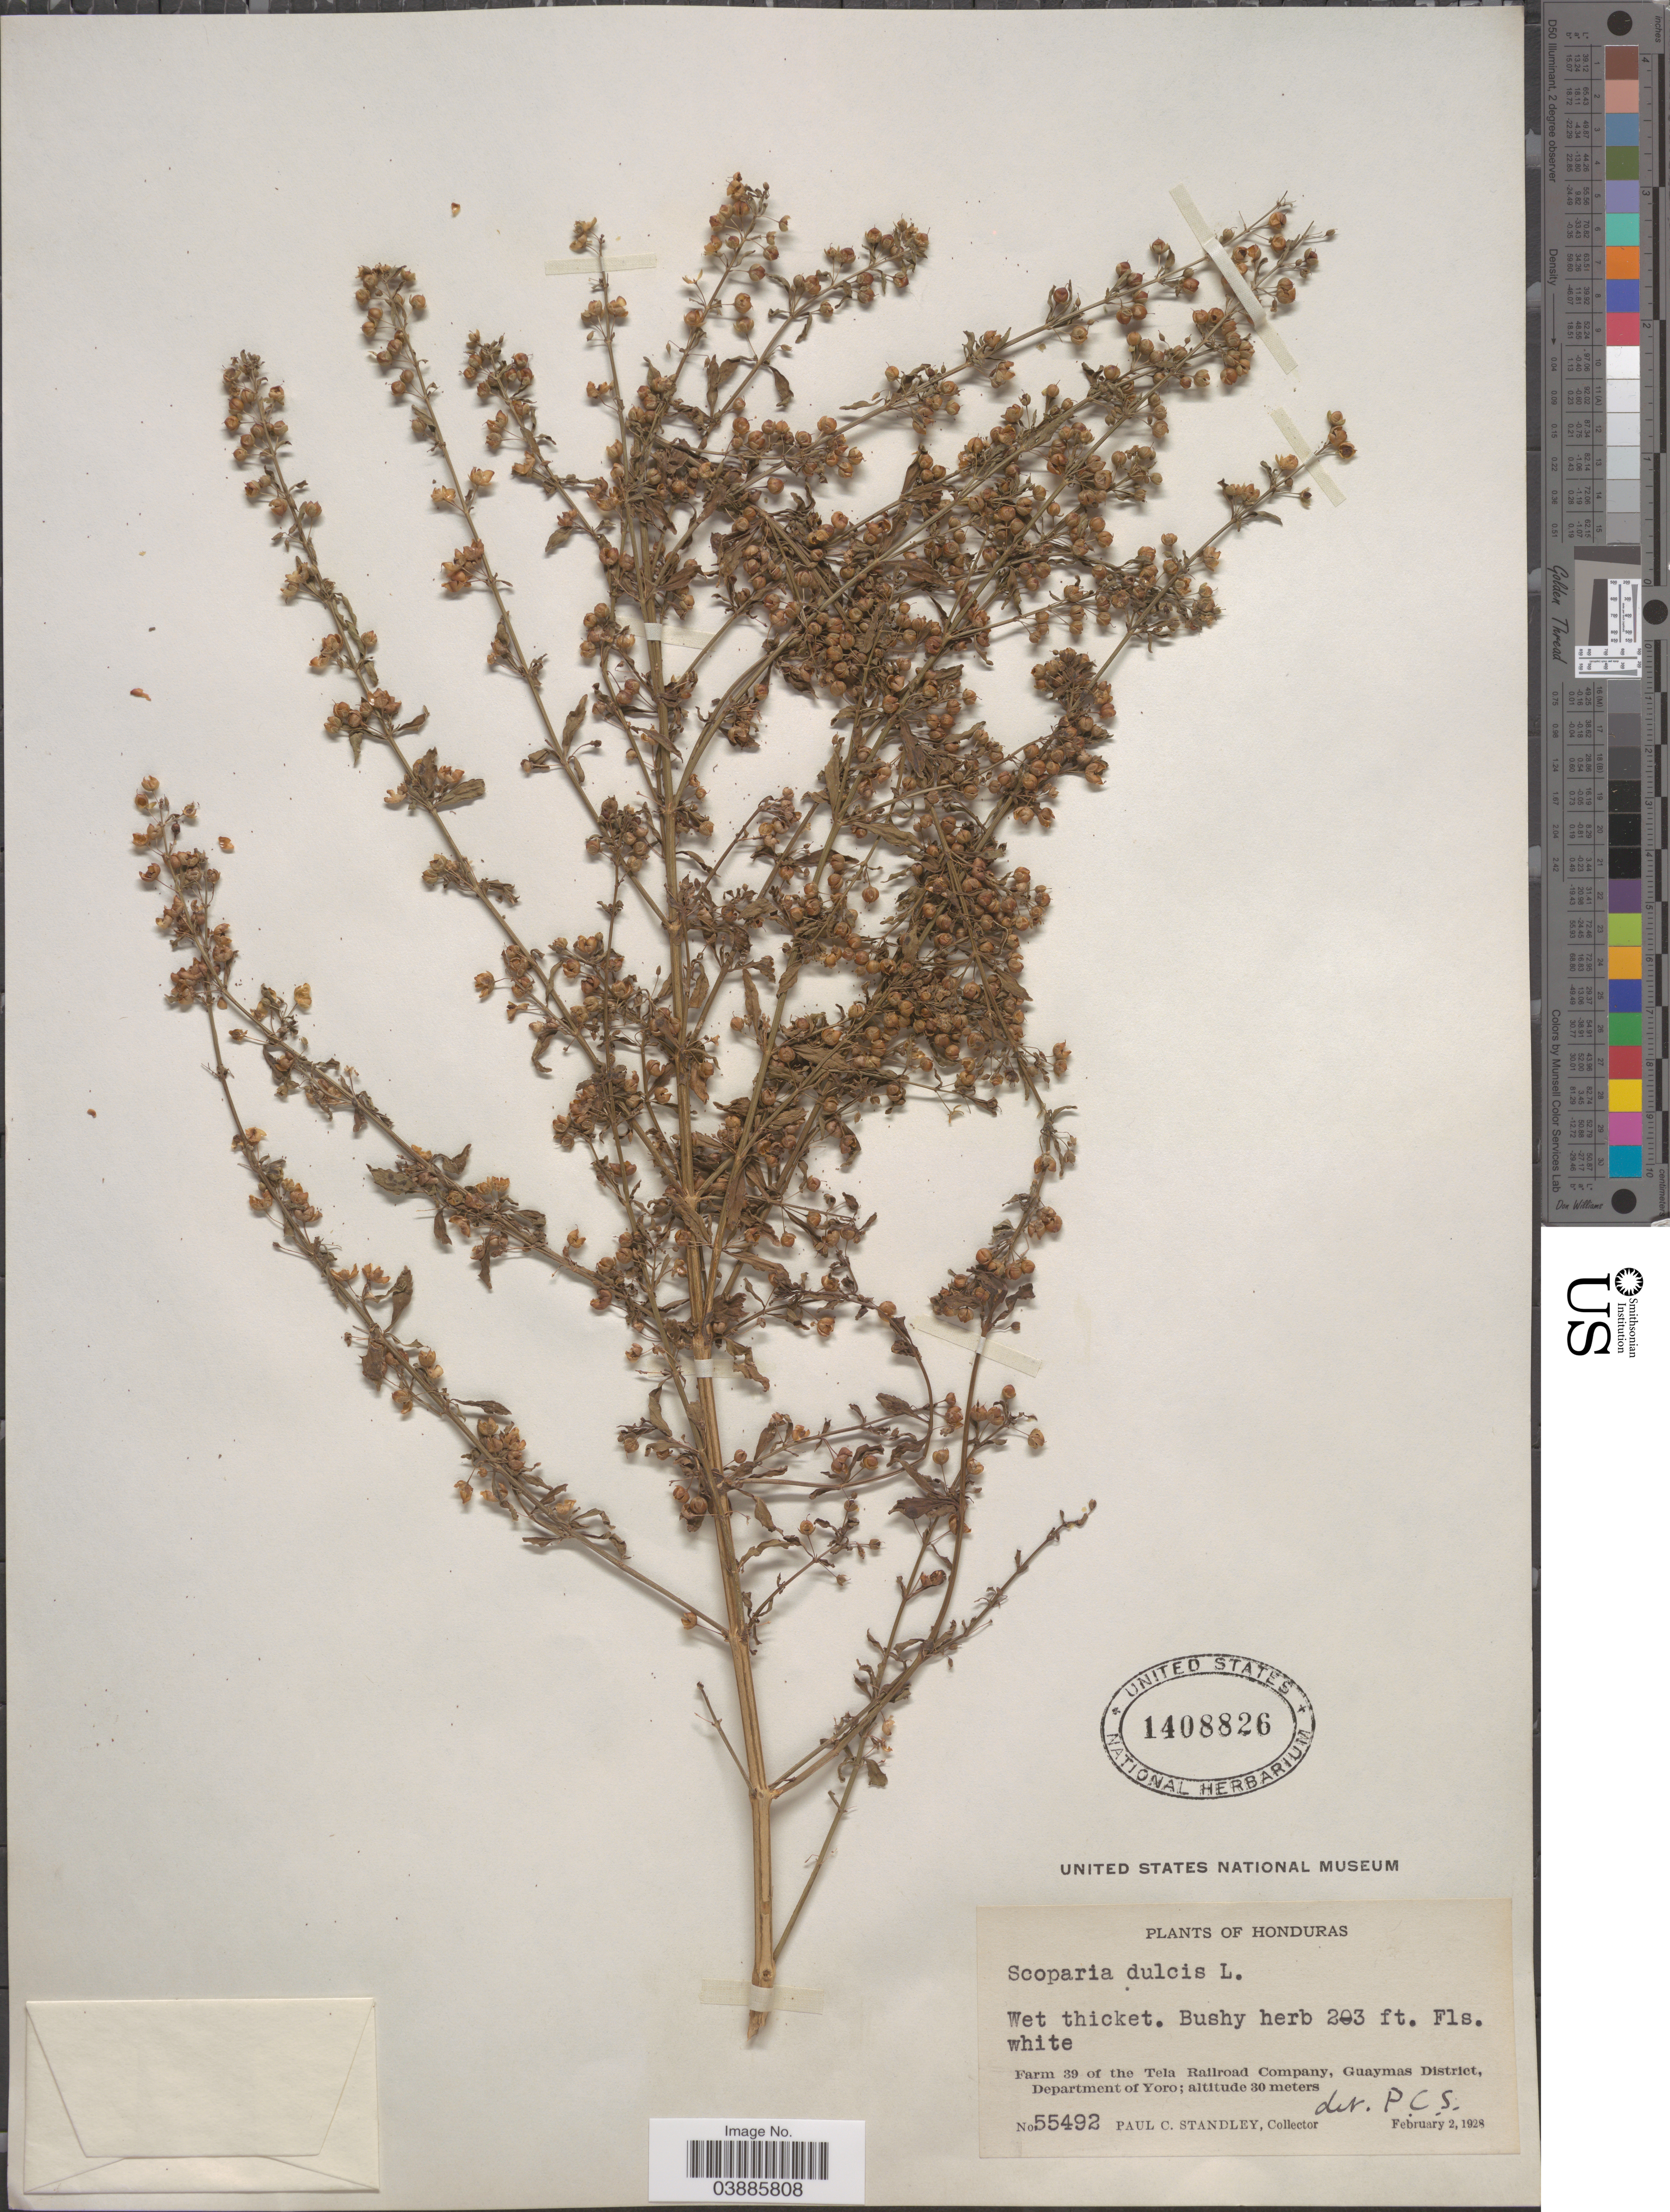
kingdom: Plantae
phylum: Tracheophyta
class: Magnoliopsida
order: Lamiales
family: Plantaginaceae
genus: Scoparia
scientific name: Scoparia dulcis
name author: L.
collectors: P. C. Standley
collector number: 55492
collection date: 1928-02-02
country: Honduras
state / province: Yoro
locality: Farm 39 of the Tela Railroad Company, Guaymas District, Department of Yoro.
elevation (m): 30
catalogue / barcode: US 1408826